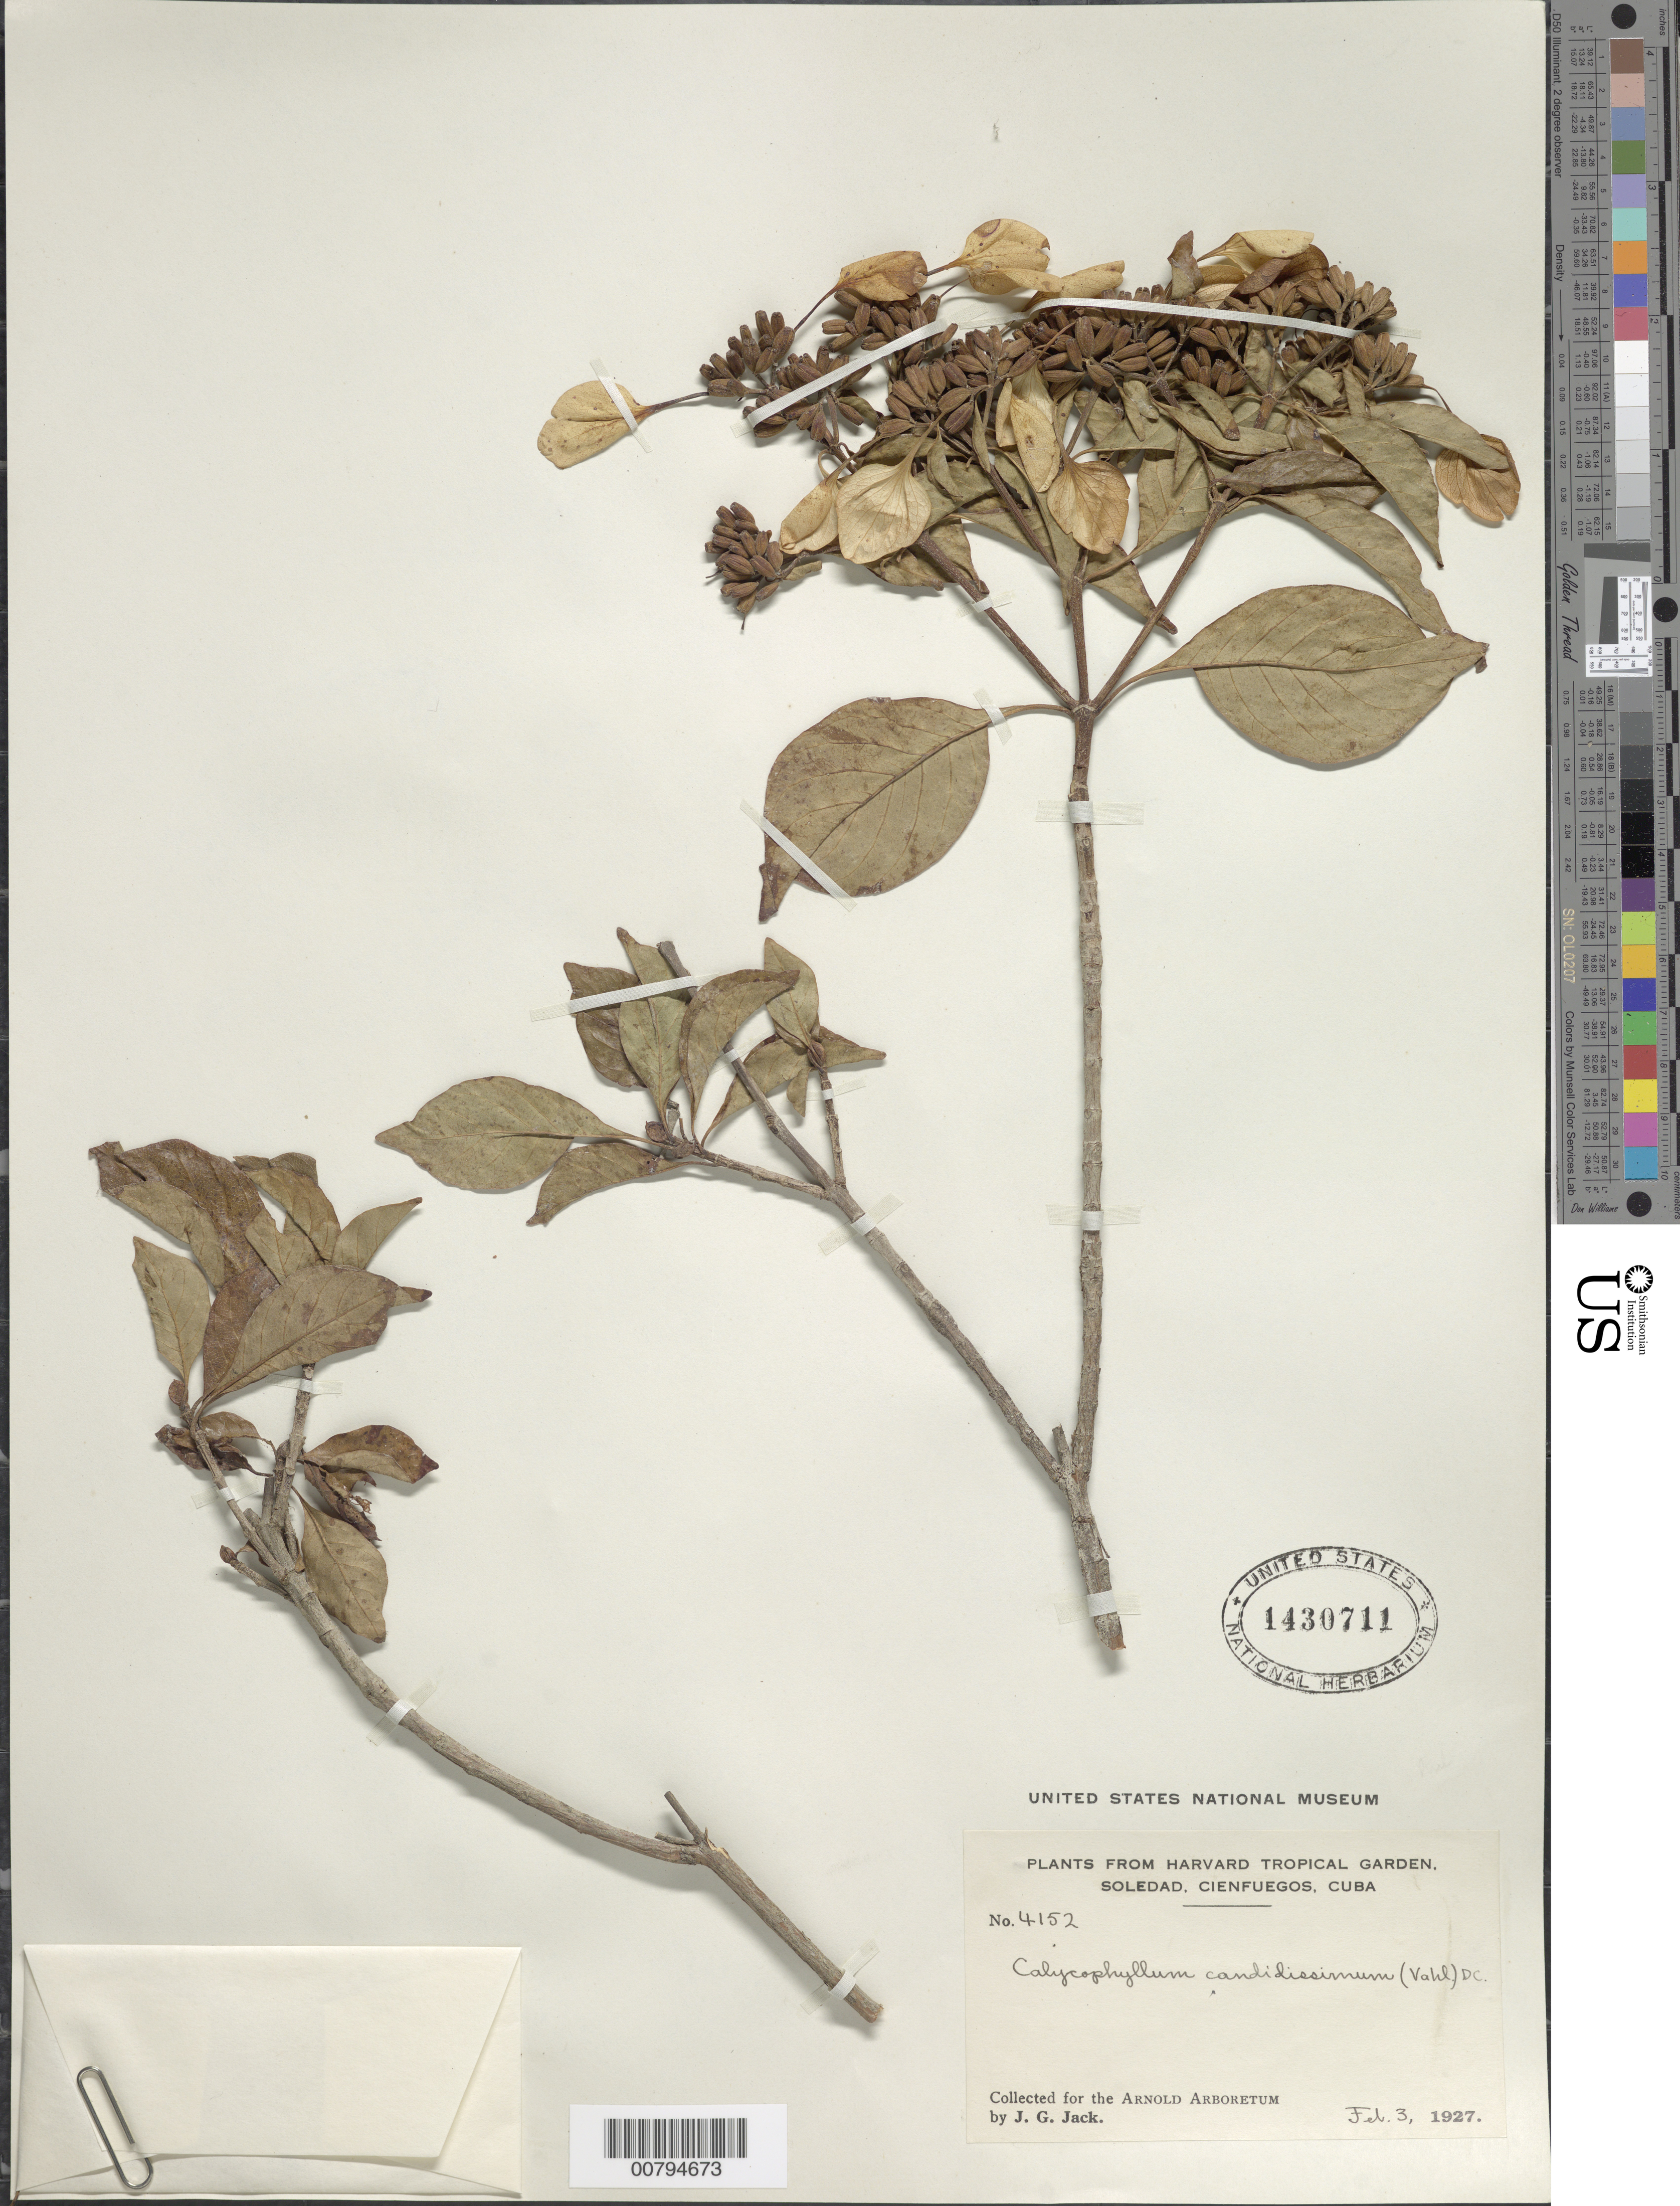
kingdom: Plantae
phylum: Tracheophyta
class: Magnoliopsida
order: Gentianales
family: Rubiaceae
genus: Calycophyllum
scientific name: Calycophyllum candidissimum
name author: (Vahl) DC.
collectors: J. G. Jack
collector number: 4152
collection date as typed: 03 Feb 1927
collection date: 1927-02-03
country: Cuba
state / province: Cienfuegos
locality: Soledad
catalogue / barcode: US 1430711